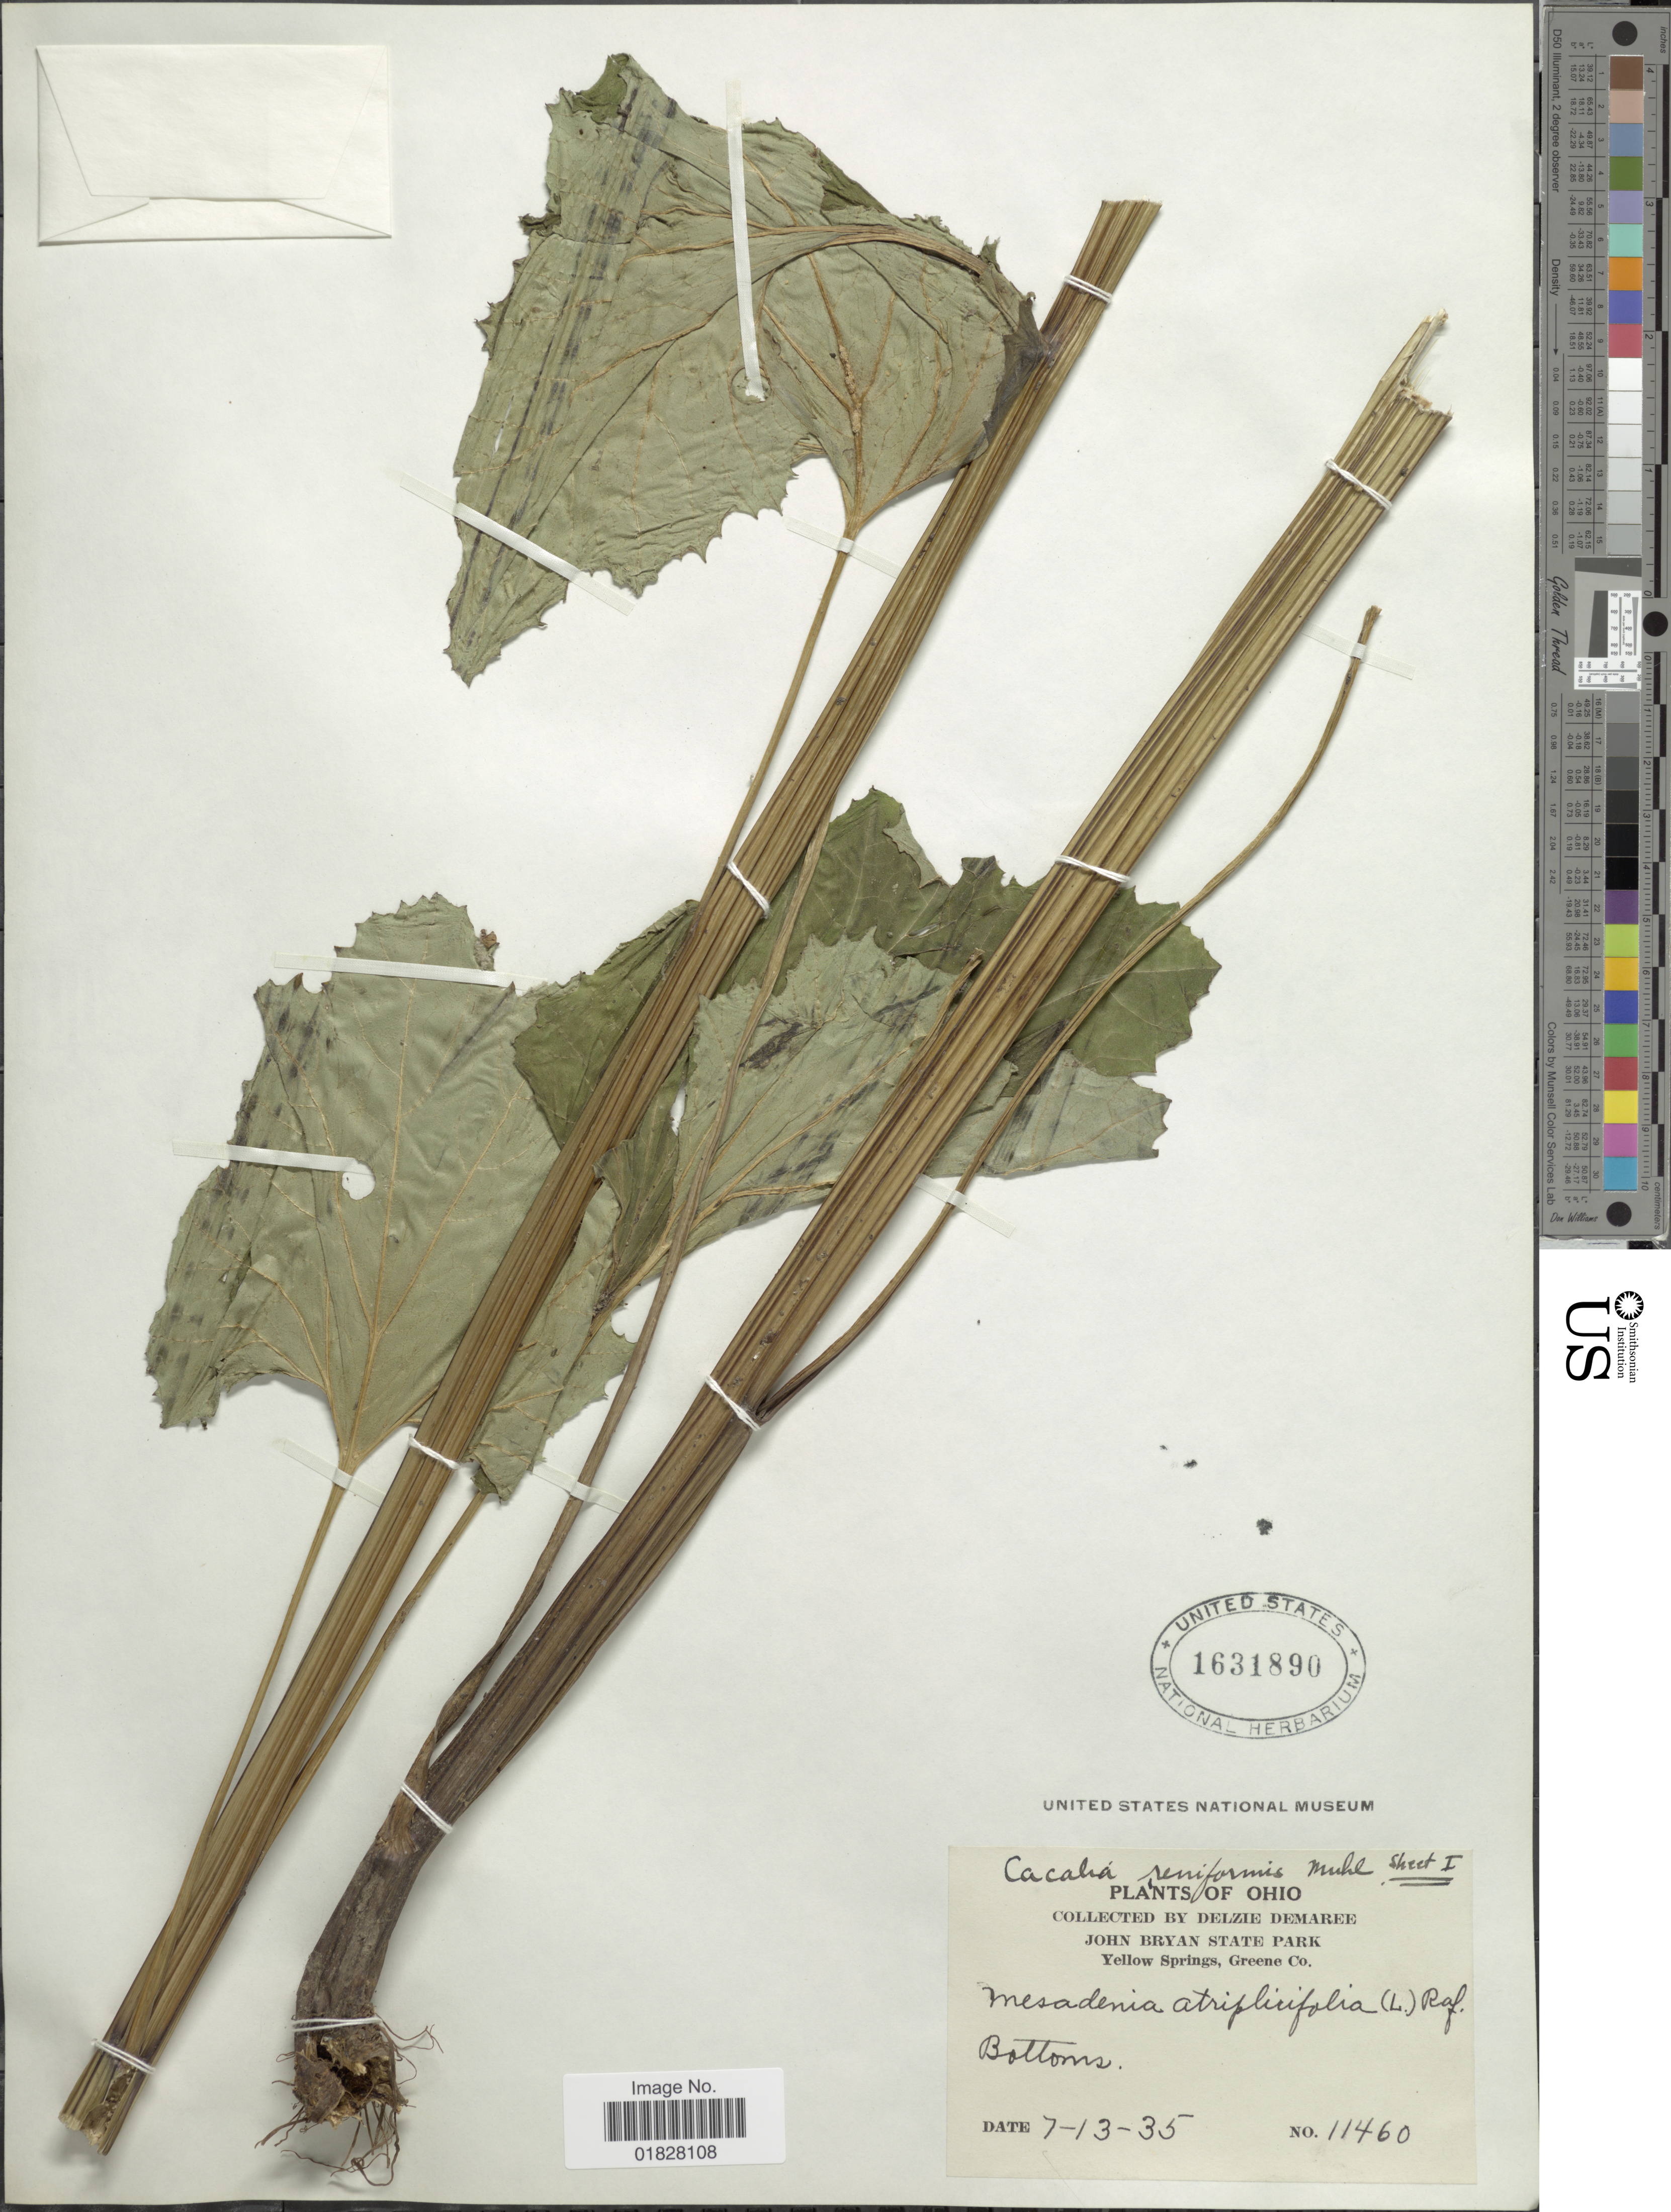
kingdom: Plantae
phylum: Tracheophyta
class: Magnoliopsida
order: Asterales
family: Asteraceae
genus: Arnoglossum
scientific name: Arnoglossum reniforme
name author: (Hook.) H. Rob.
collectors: D. Demaree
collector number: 11460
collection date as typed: Transcribed d/m/y: 13/7/35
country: United States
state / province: Ohio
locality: John Bryan State Park. Yellow Springs, Greene Co. Bottoms.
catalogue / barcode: US 1631890